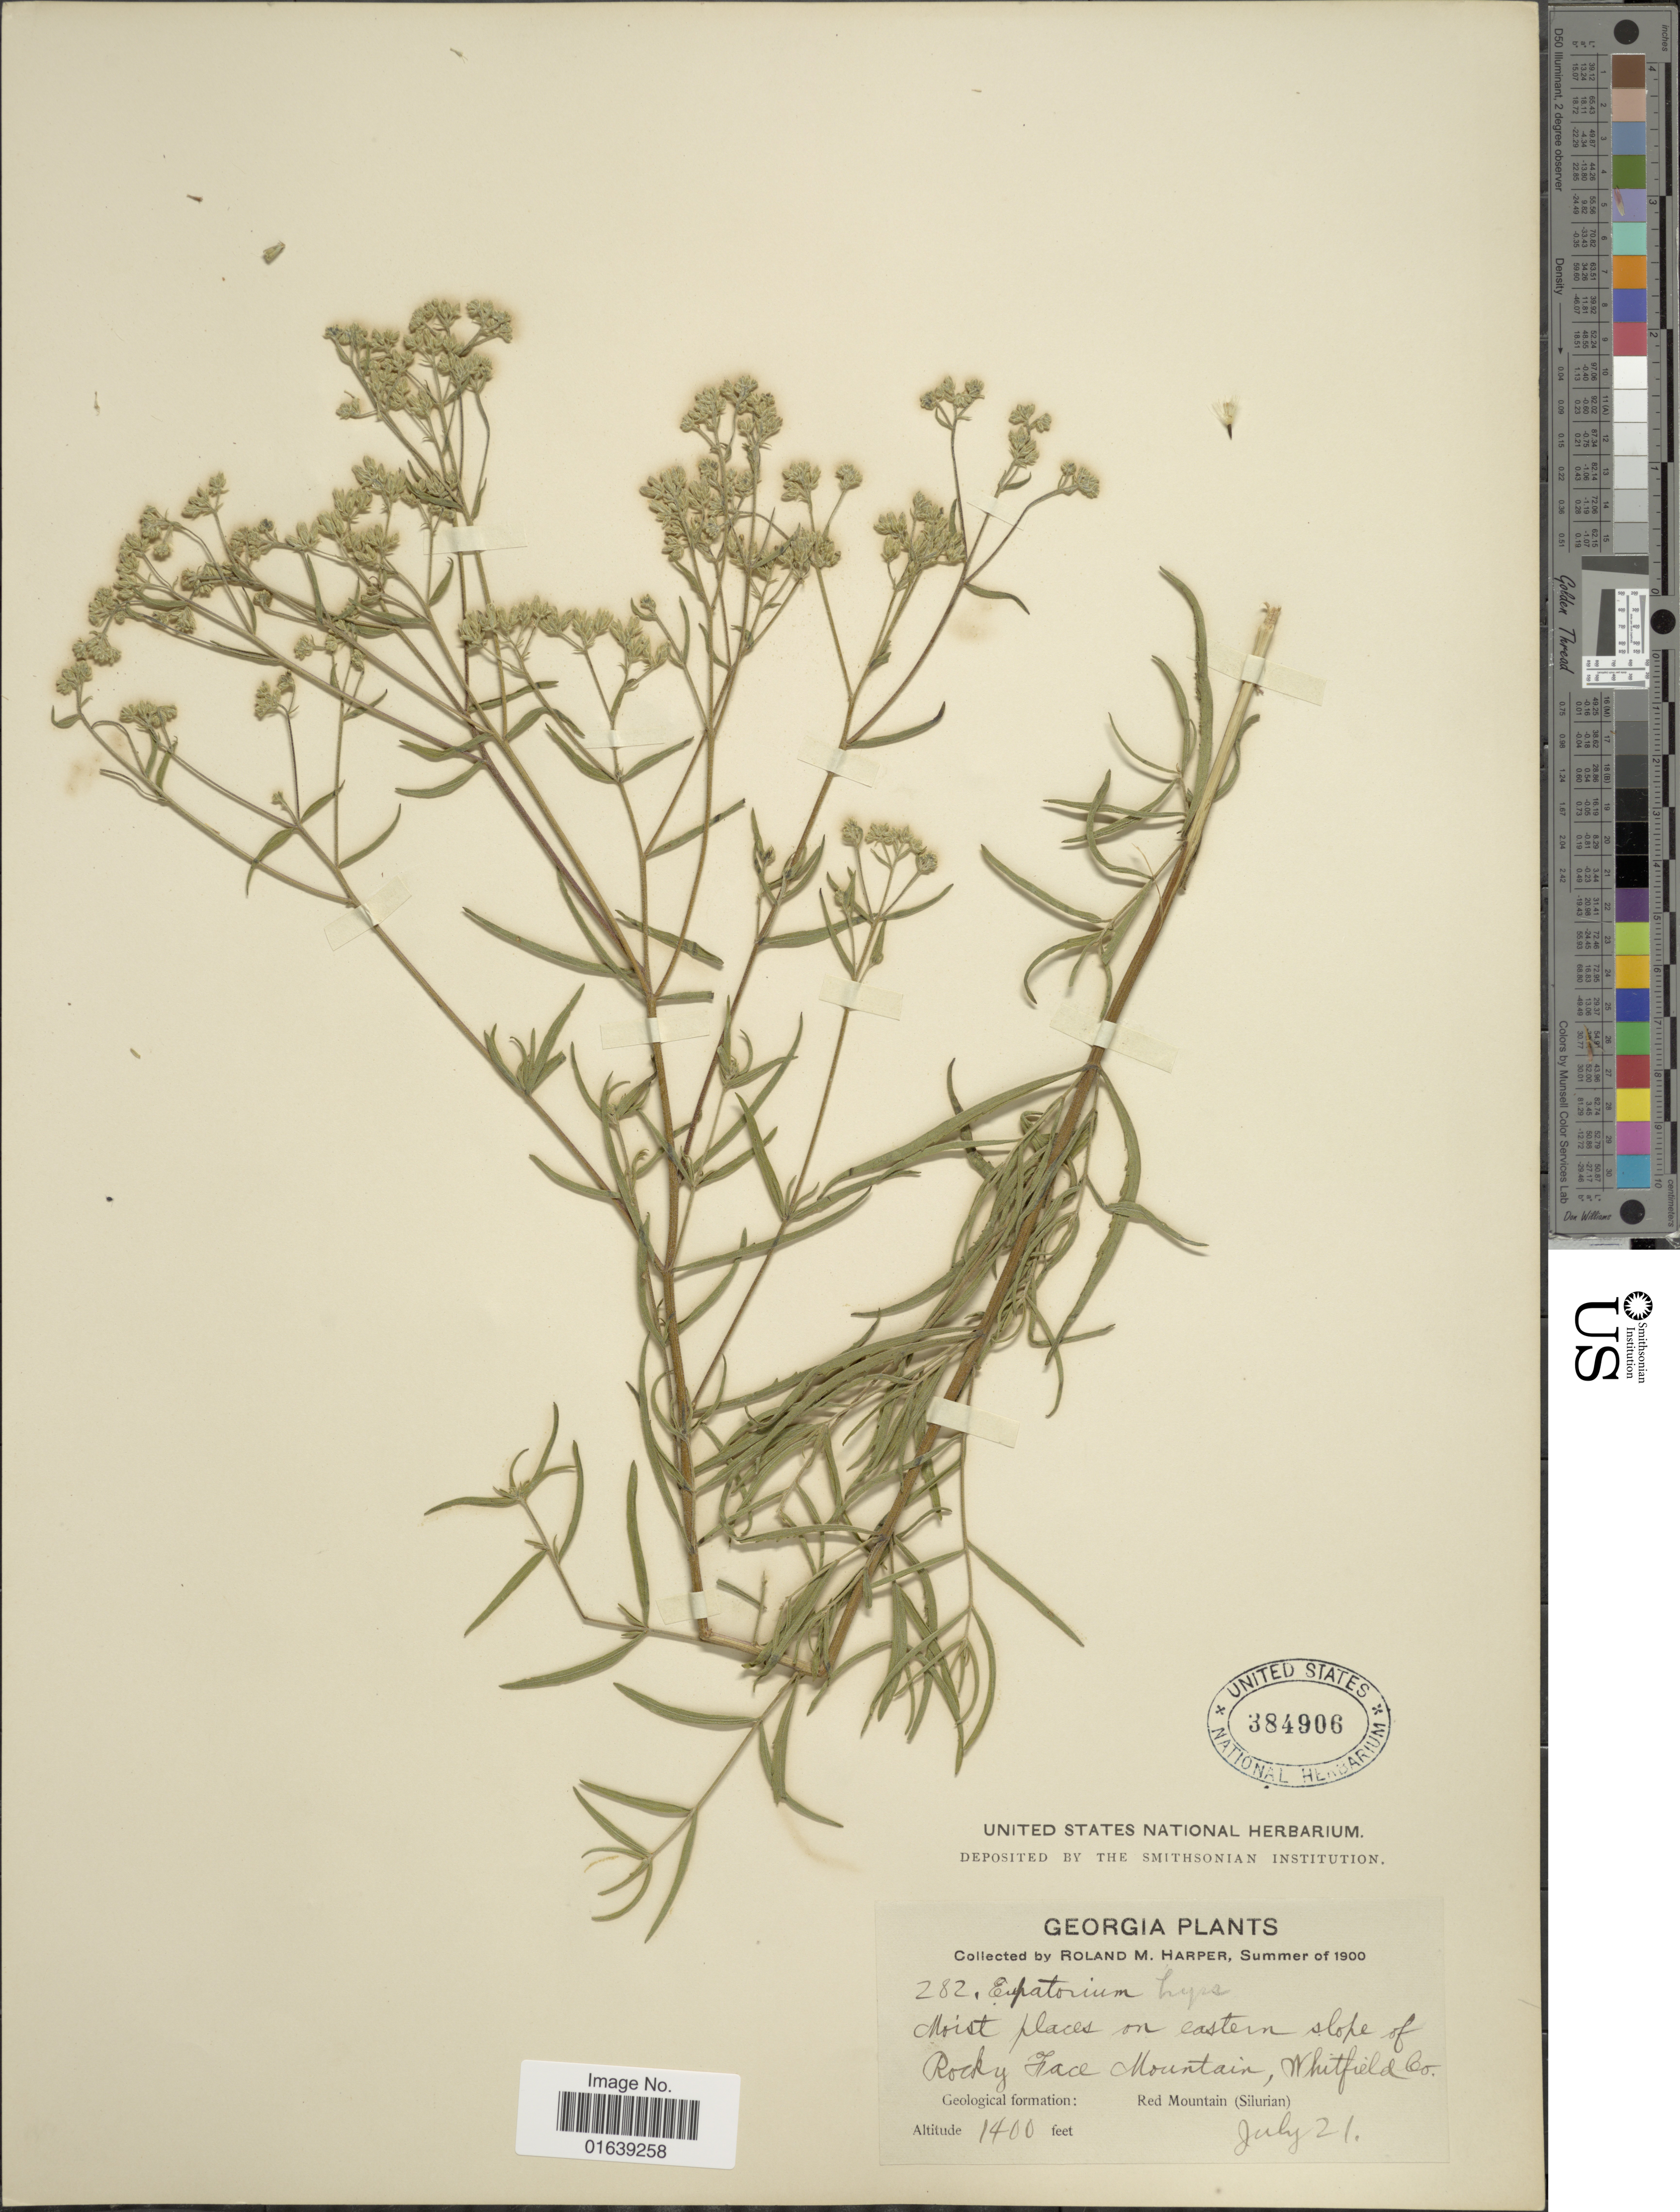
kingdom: Plantae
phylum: Tracheophyta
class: Magnoliopsida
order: Asterales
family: Asteraceae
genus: Eupatorium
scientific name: Eupatorium hyssopifolium var. laciniatum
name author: A. Gray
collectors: R. M. Harper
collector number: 282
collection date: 1900-07-21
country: United States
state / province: Georgia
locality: Eastern slope of Rocky Face Mountain, Whitfield Co. Red Mountain (Silurian)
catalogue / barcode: US 384906